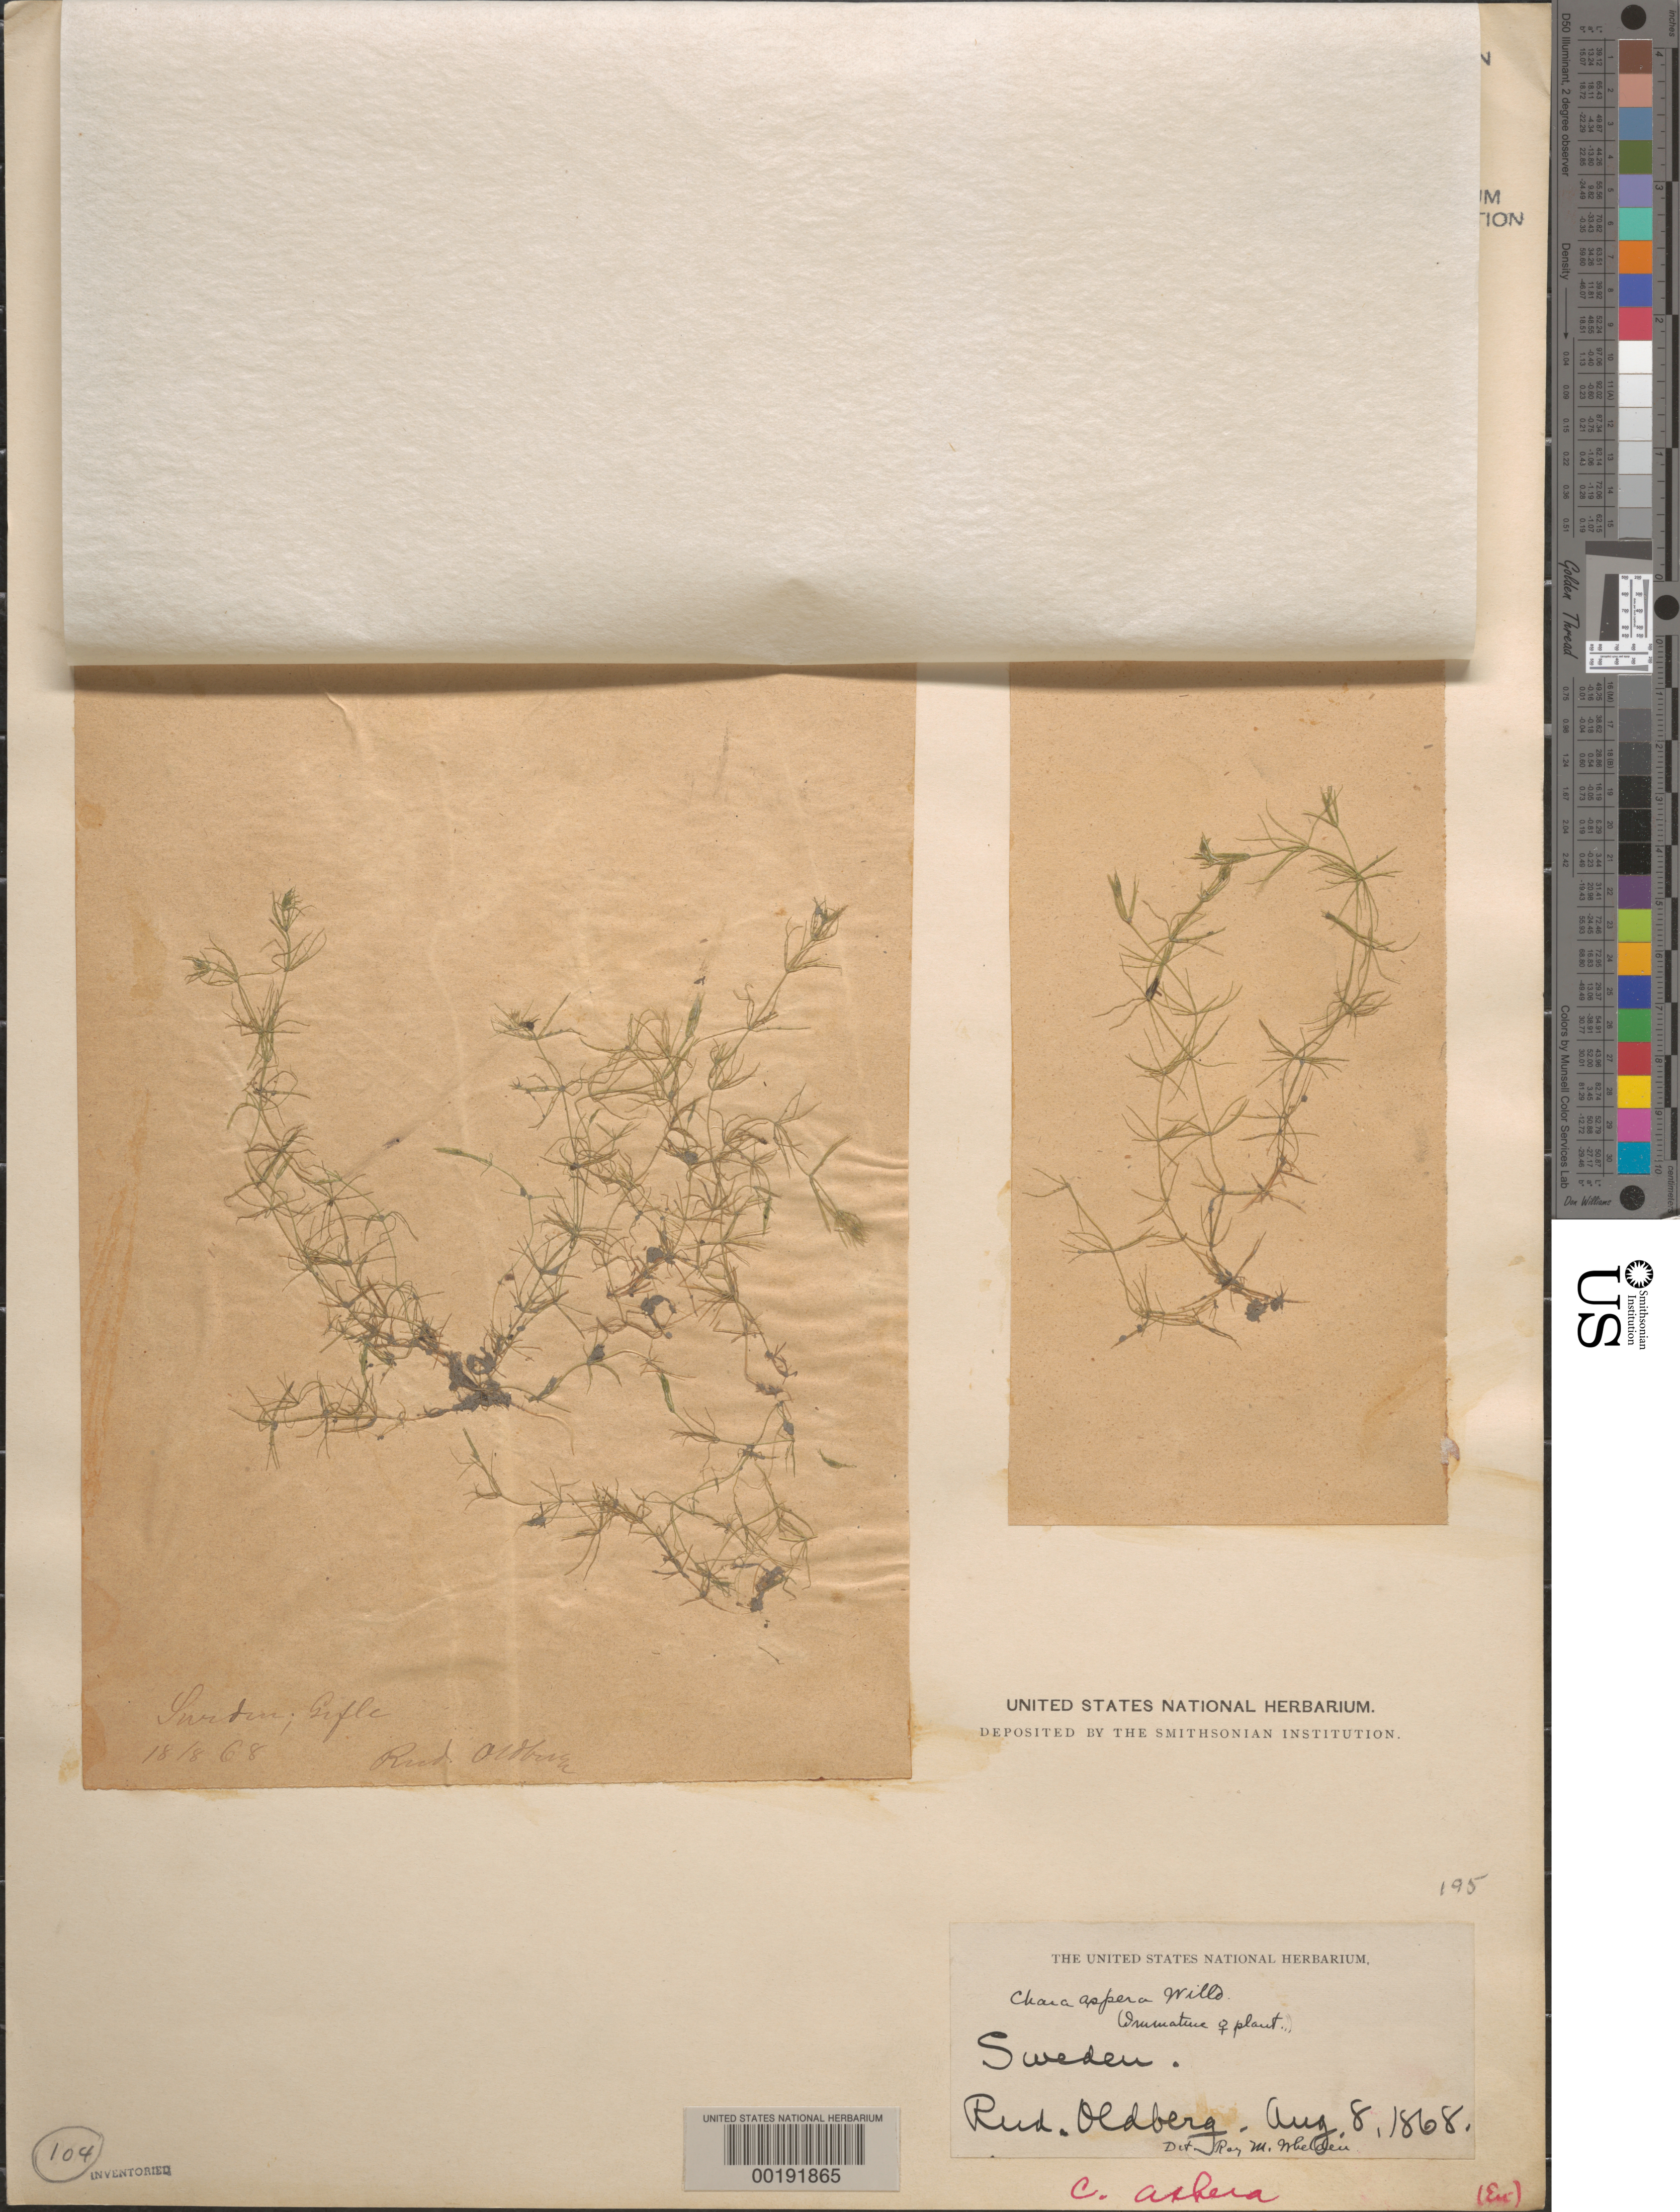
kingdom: Plantae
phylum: Charophyta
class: Charophyceae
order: Charales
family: Characeae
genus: Chara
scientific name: Chara aspera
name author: Willd.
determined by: Whelden, R. M.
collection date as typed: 18 Aug 1868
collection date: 1868-08-18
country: Sweden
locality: Rud. oldberg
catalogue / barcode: US 82499